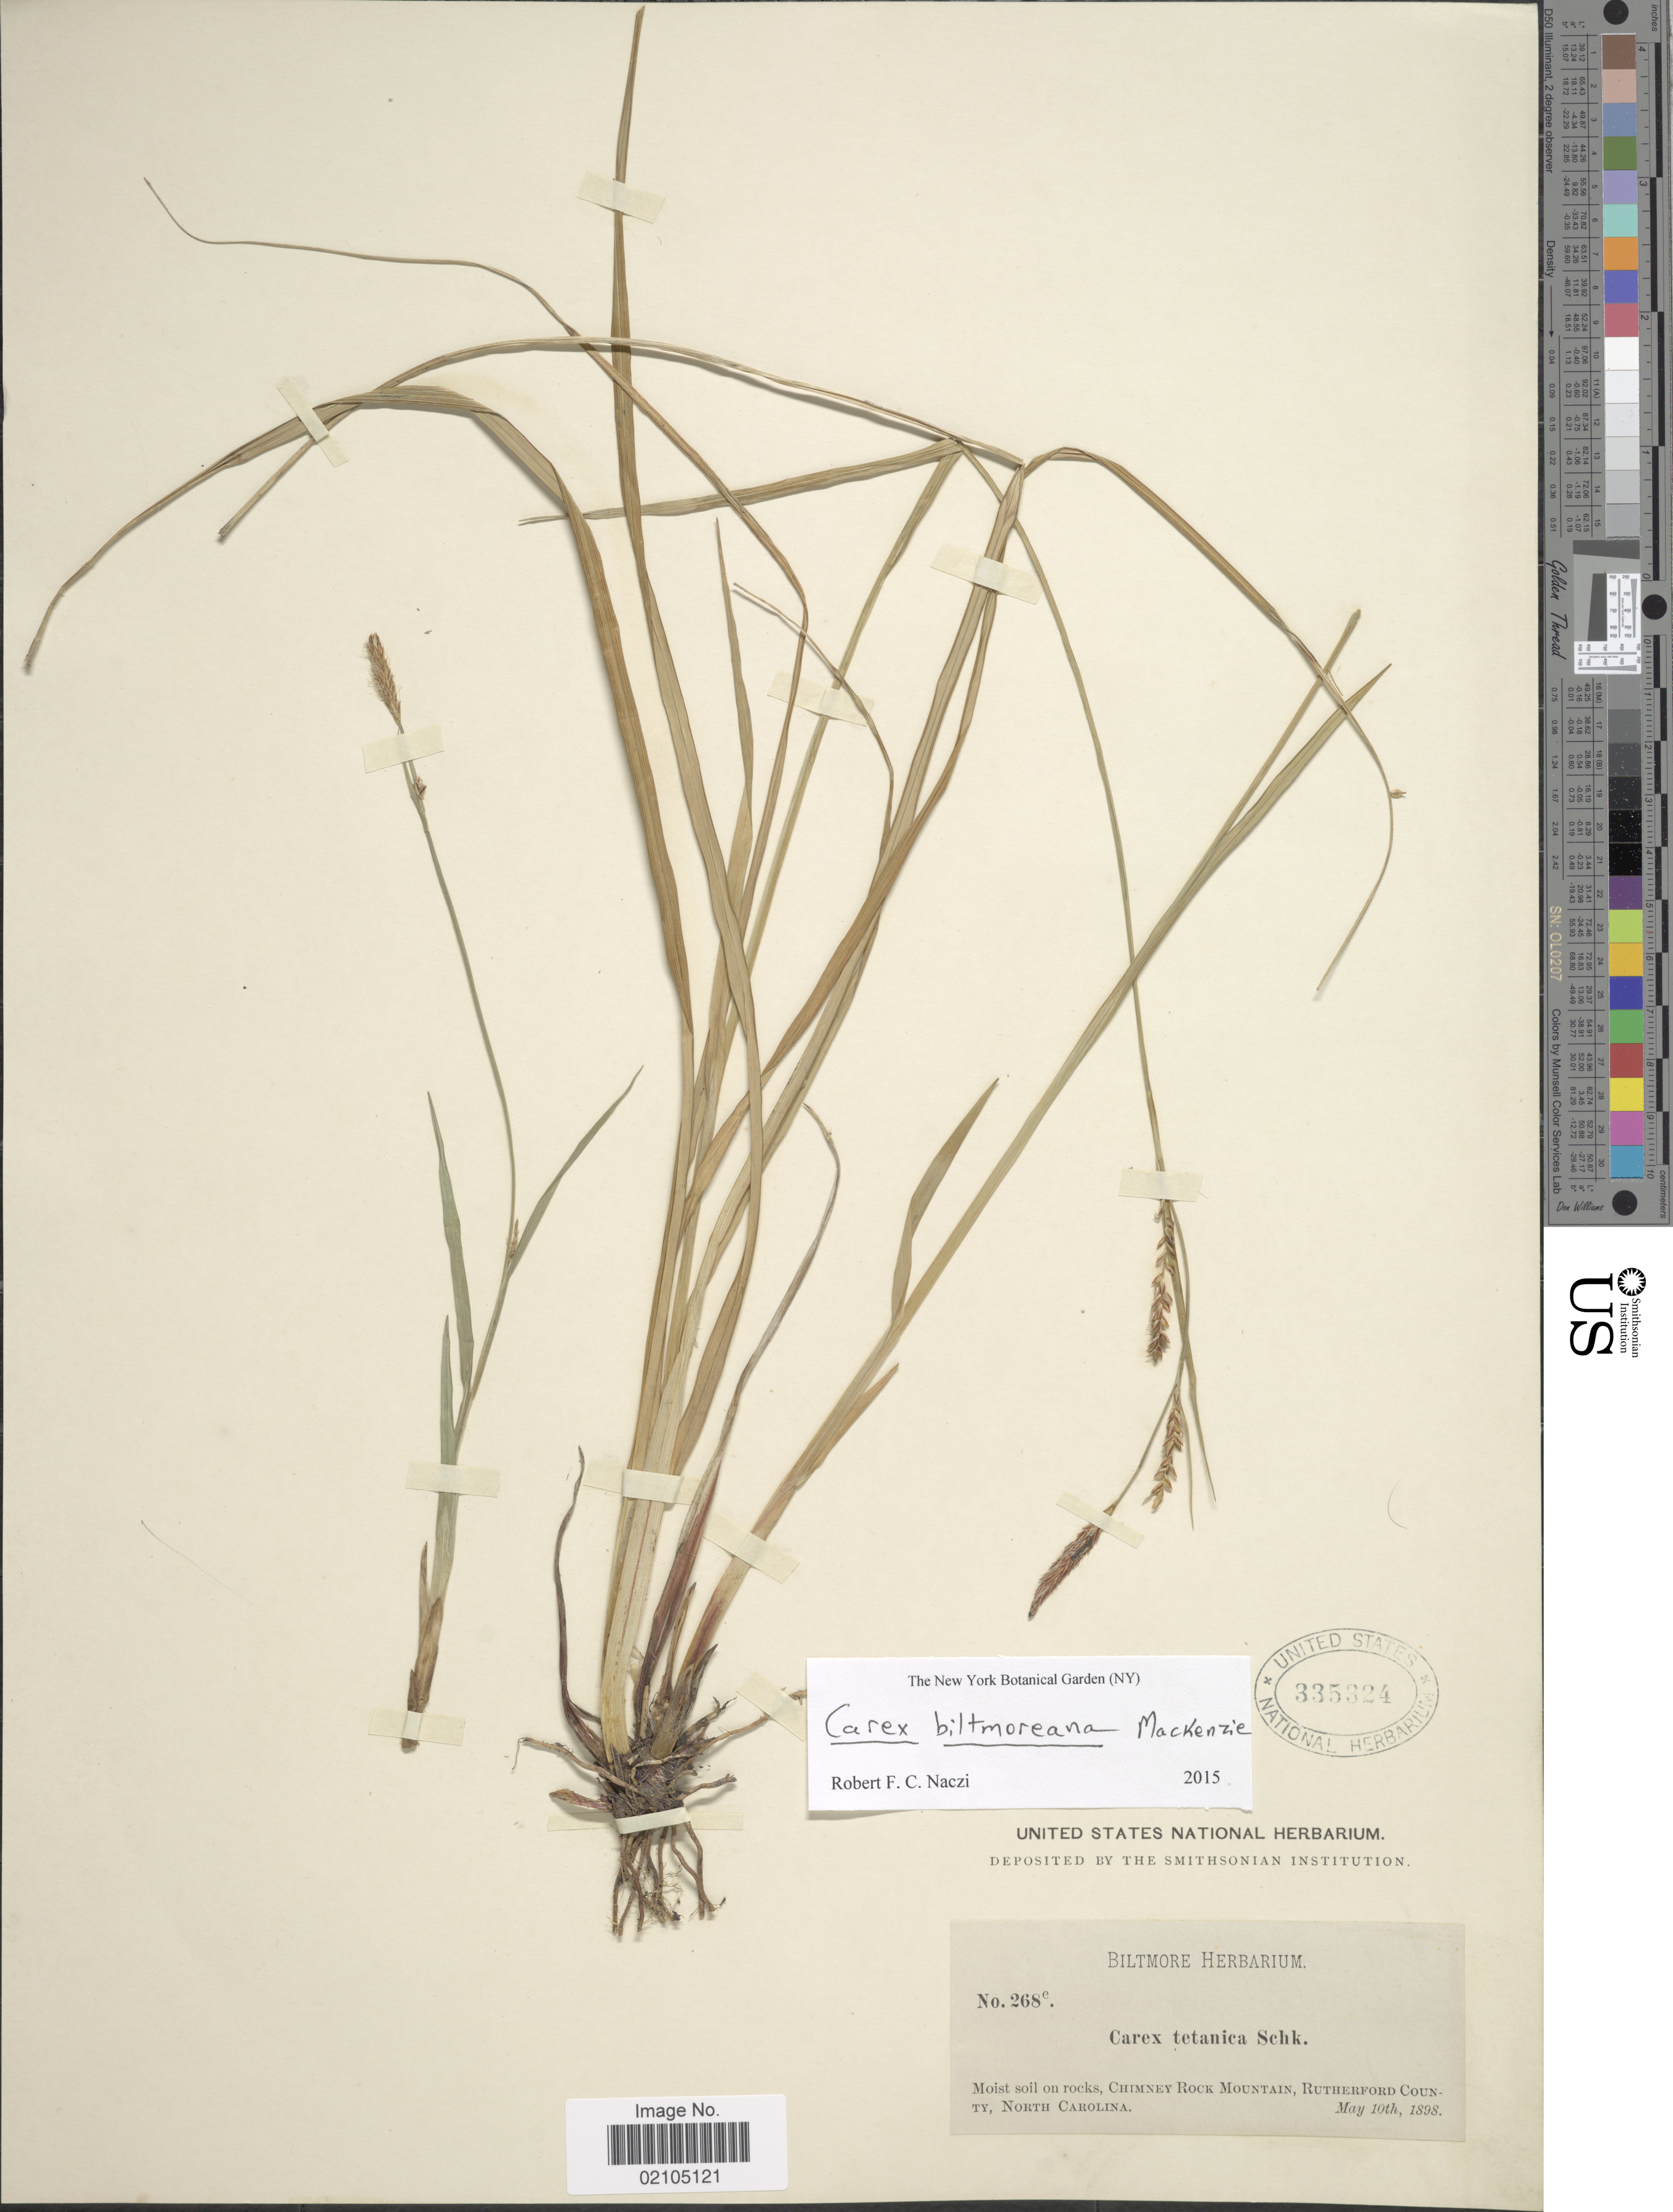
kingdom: Plantae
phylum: Tracheophyta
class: Liliopsida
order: Poales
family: Cyperaceae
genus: Carex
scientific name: Carex biltmoreana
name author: Mack.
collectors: ex herb. Biltmore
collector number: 268e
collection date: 1898-05-10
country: United States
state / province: North Carolina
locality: Moist soil on rocks, Chimney Rock Mountain, Rutherford County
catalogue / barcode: US 335324